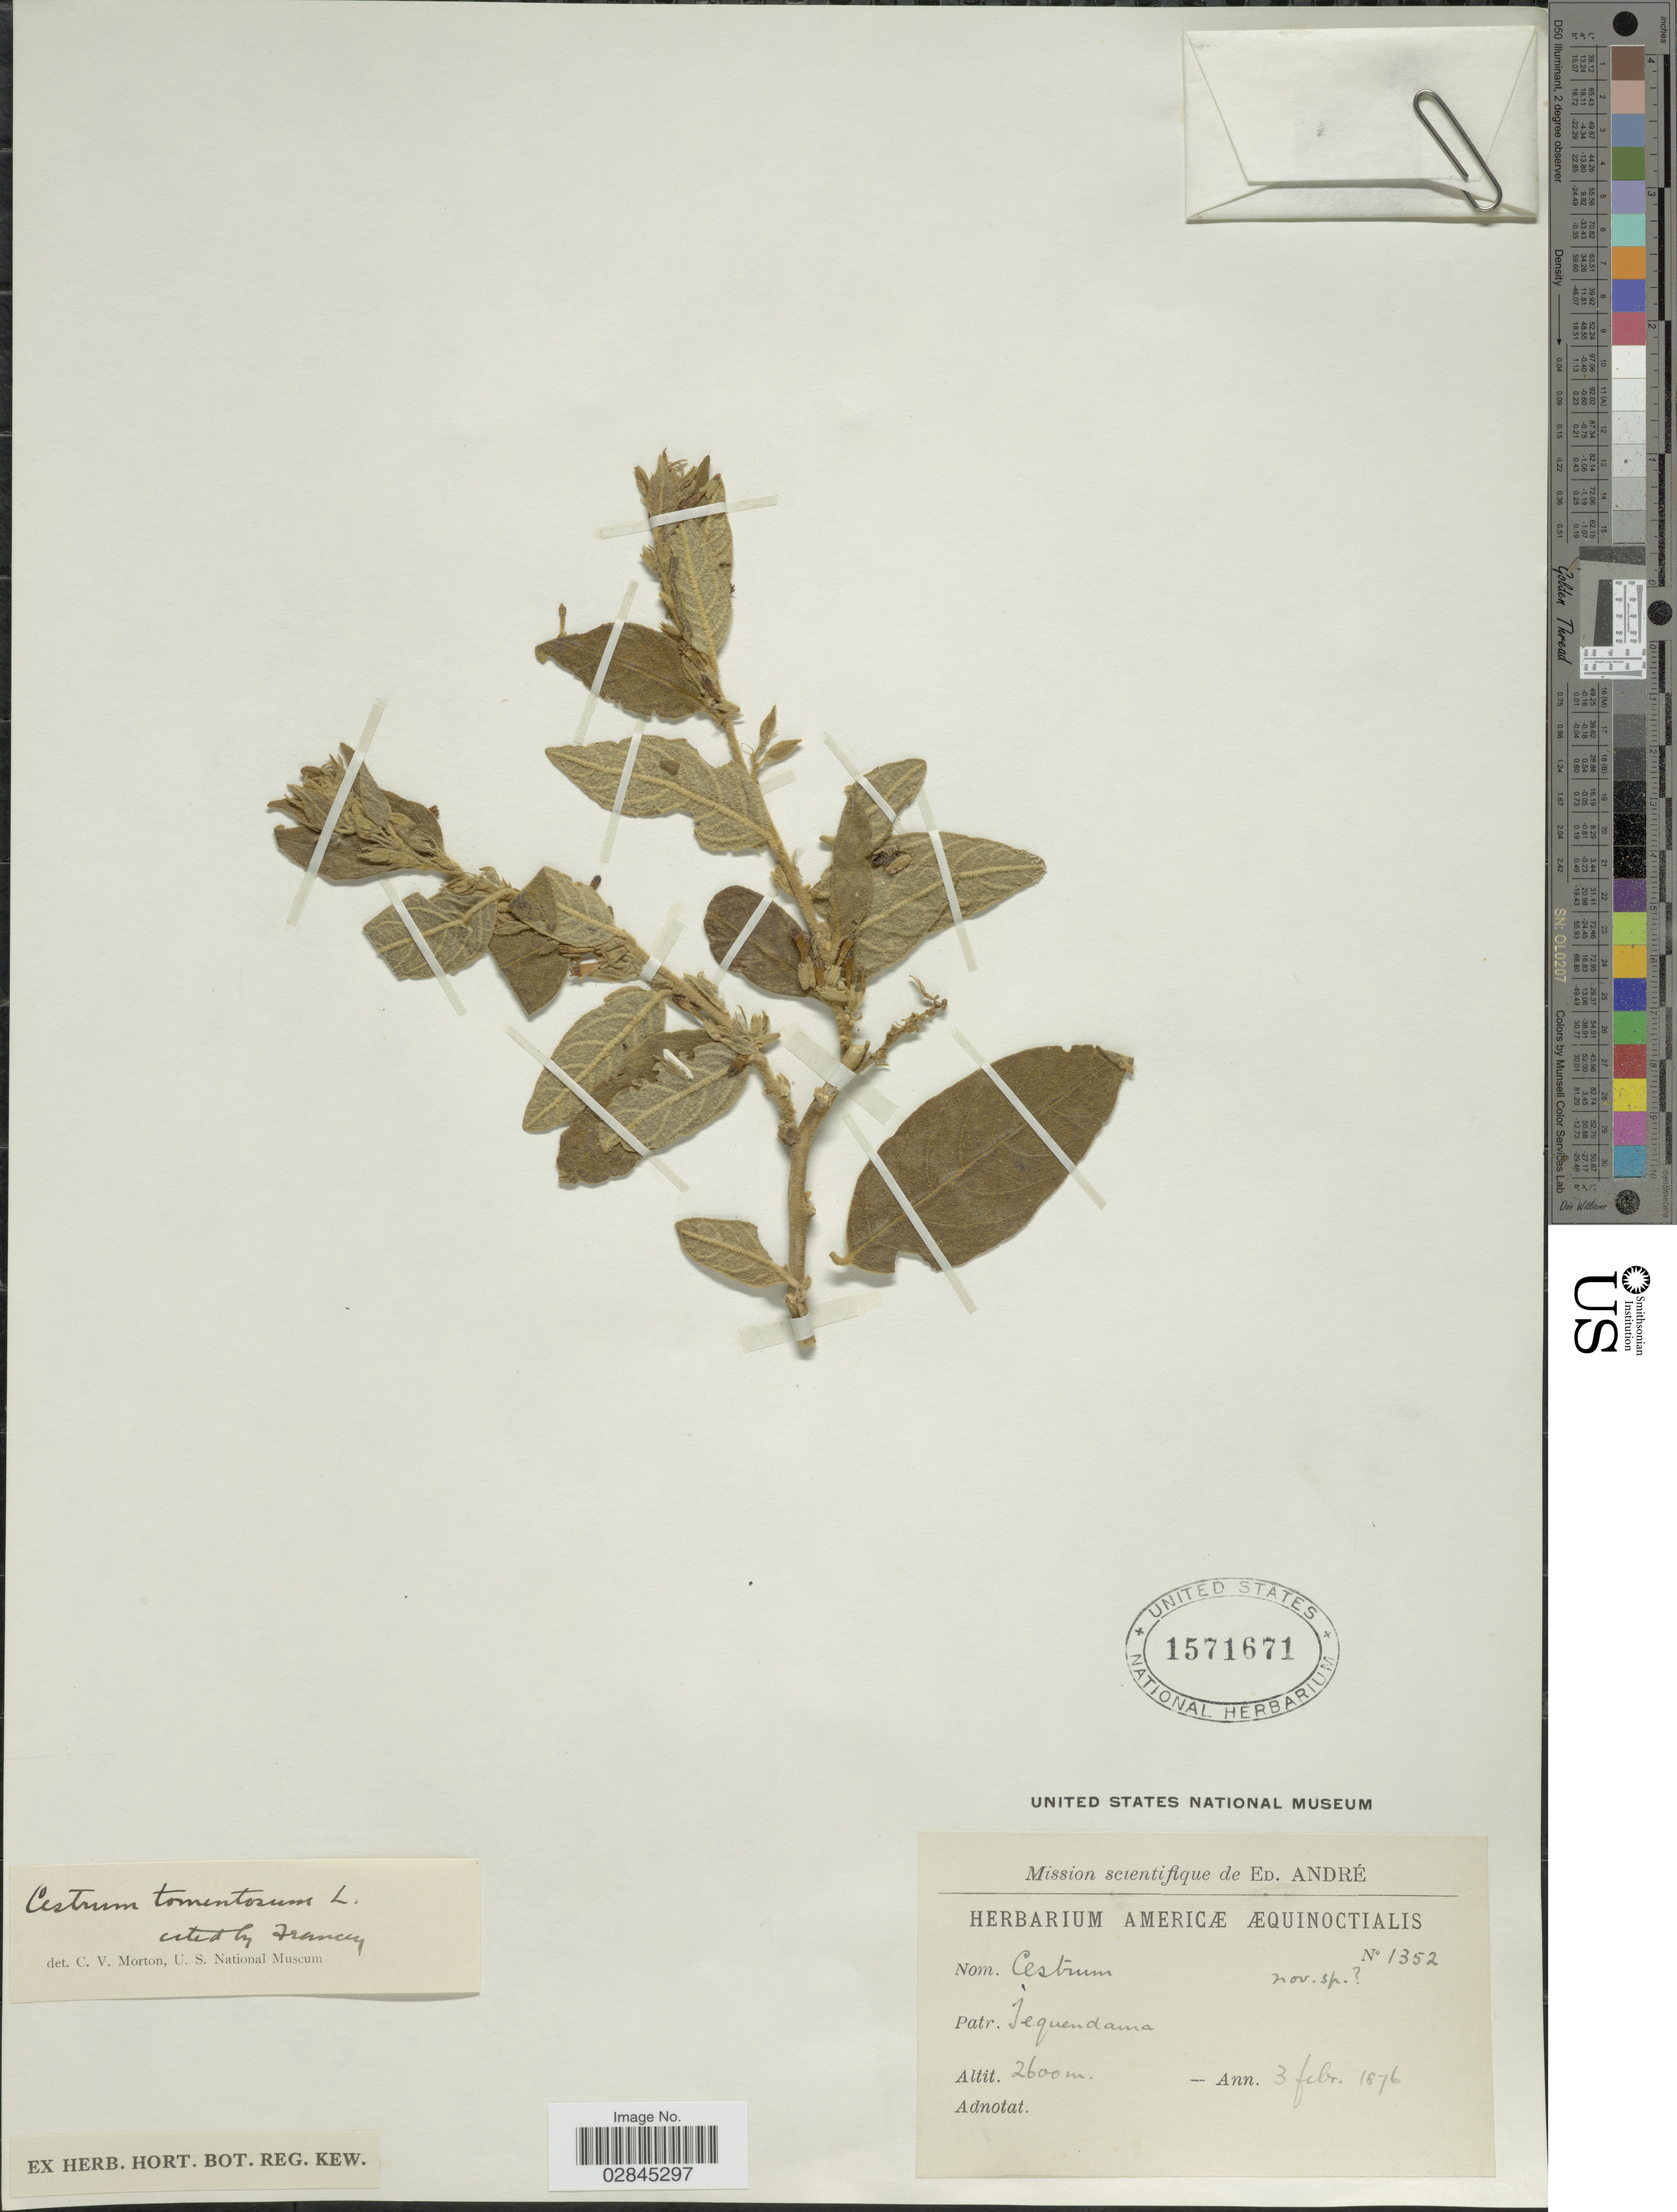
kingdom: Plantae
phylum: Tracheophyta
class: Magnoliopsida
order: Solanales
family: Solanaceae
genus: Cestrum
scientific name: Cestrum tomentosum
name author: L. f.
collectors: ex herb. Americæ Æquinoctialis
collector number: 1352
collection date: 1876-02-03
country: Colombia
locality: Patr. Tequendama.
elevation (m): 2600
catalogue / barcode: US 1571671